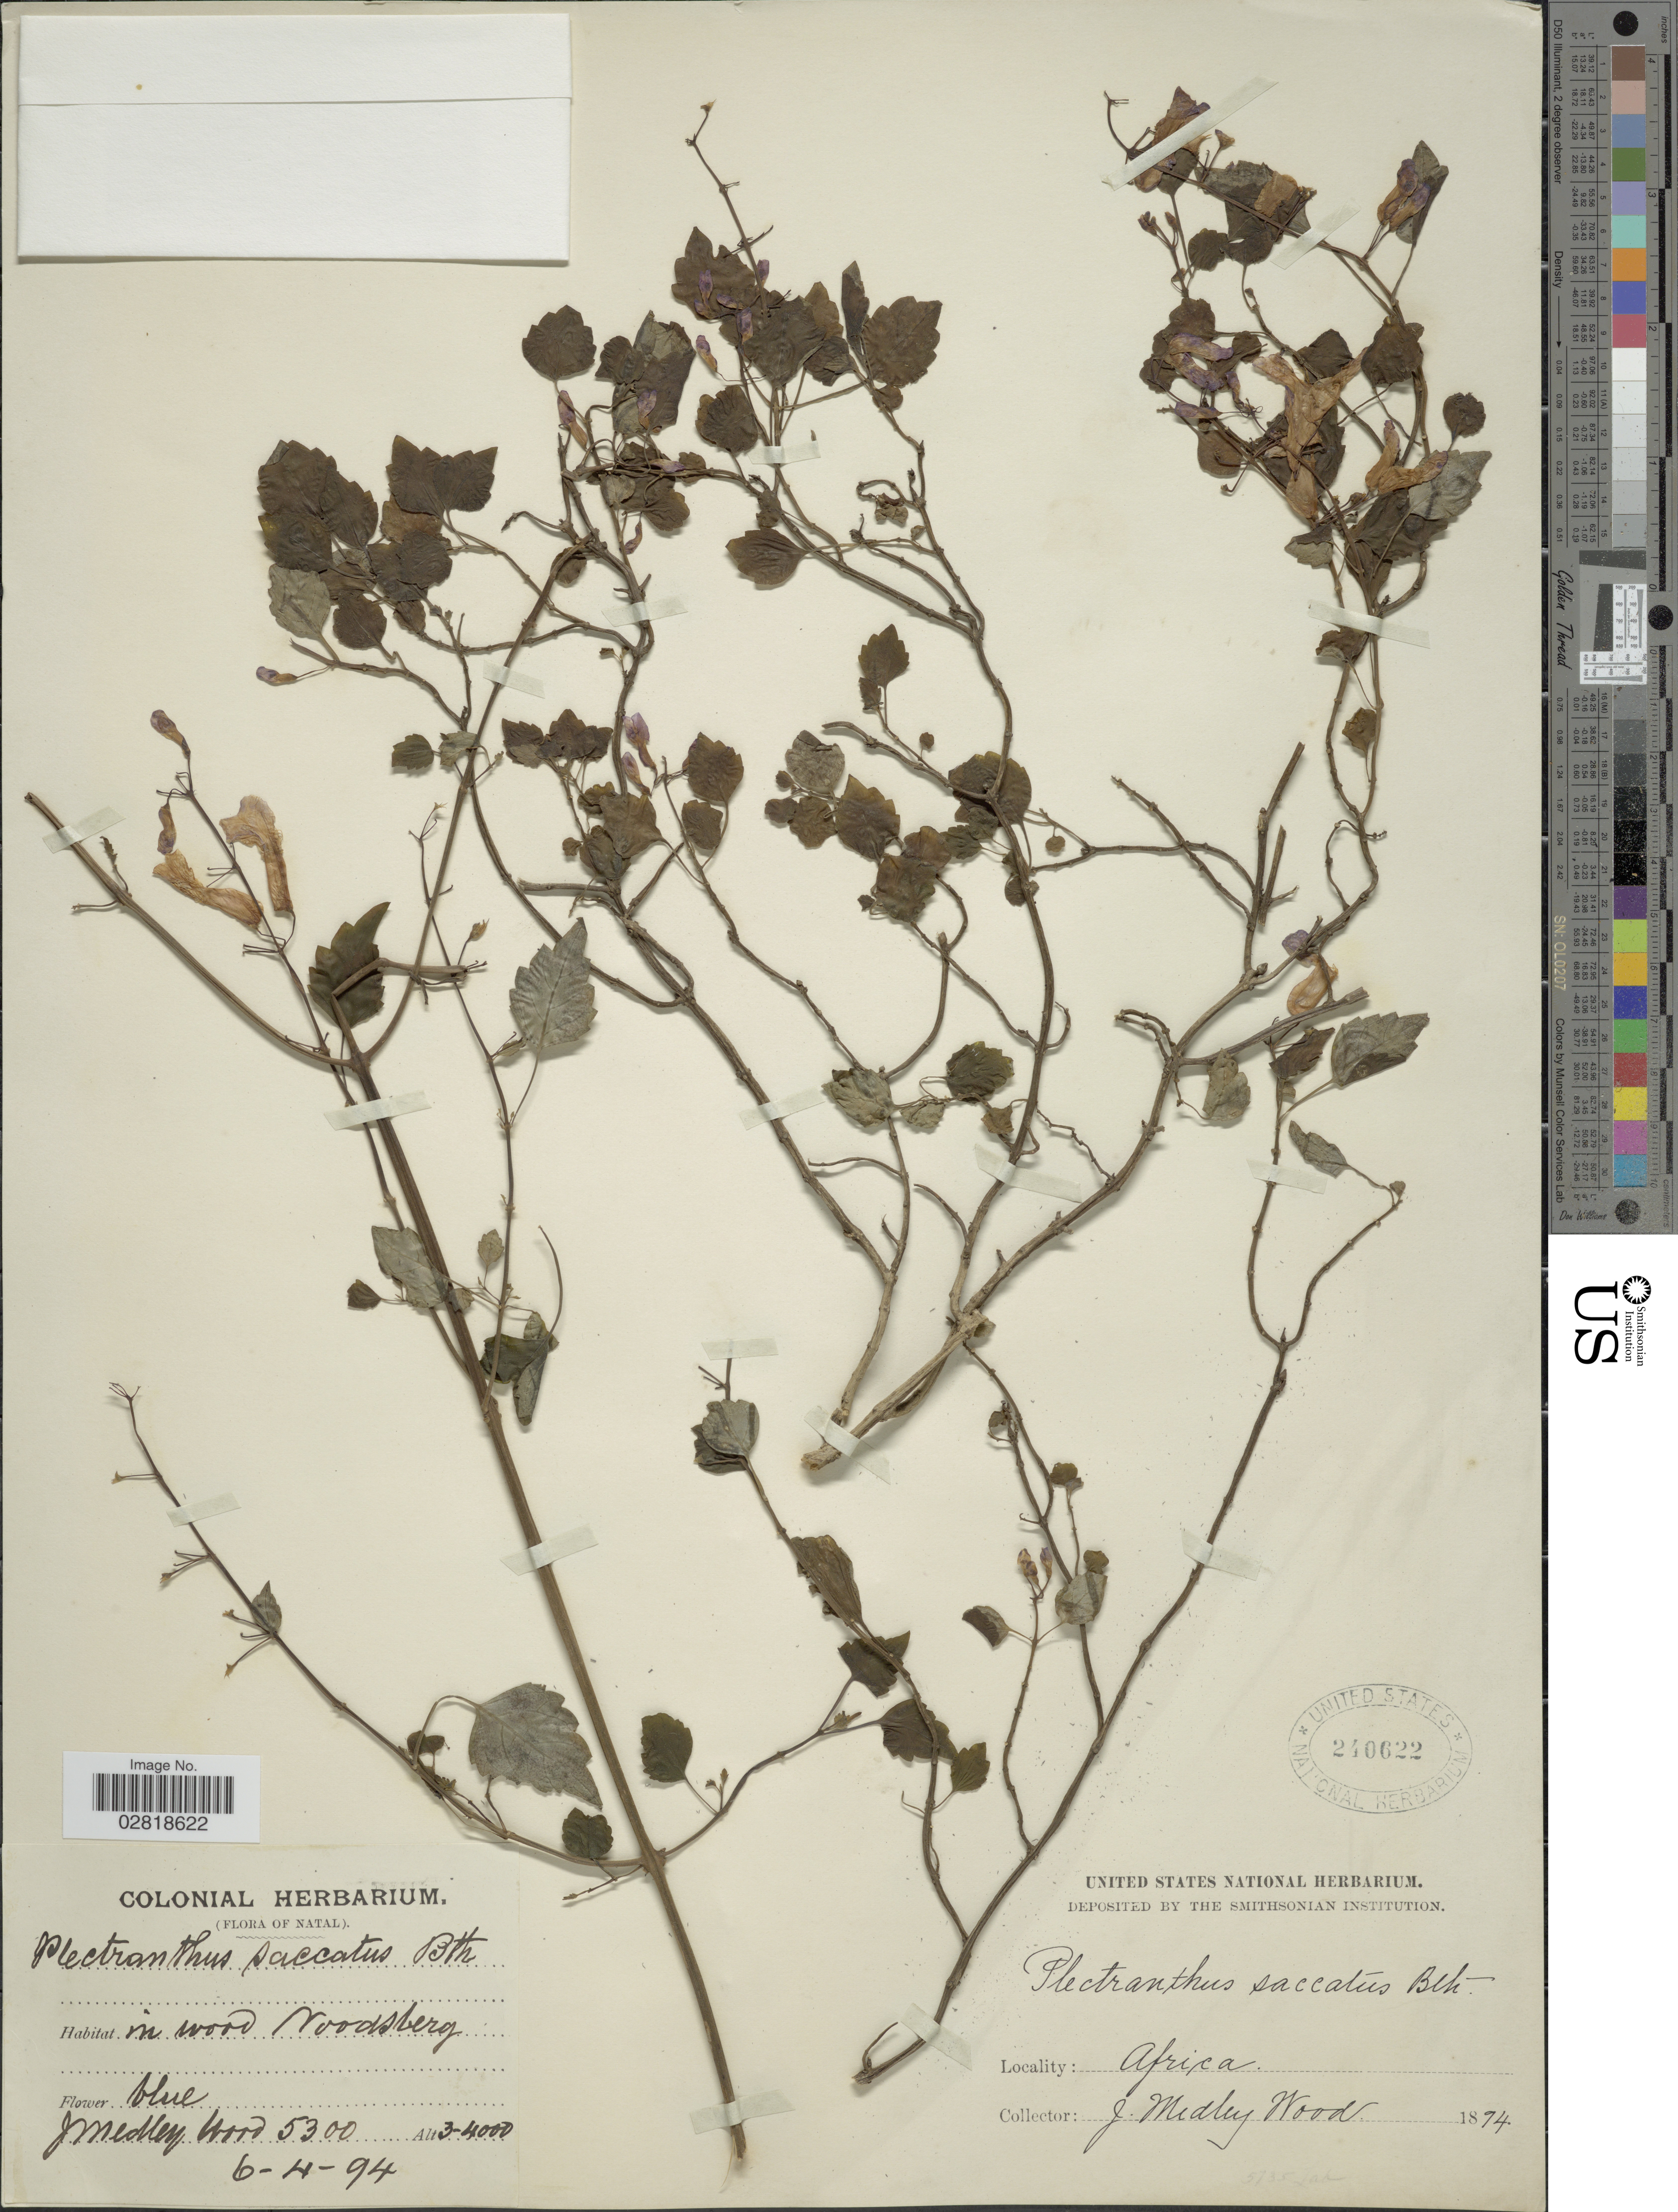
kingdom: Plantae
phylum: Tracheophyta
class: Magnoliopsida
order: Lamiales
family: Lamiaceae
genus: Plectranthus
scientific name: Plectranthus saccatus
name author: Benth.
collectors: J. Medley Wood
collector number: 5300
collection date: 1894-04-06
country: South Africa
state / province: KwaZulu-Natal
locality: Natal. In wood Woodsberg.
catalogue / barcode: US 240622